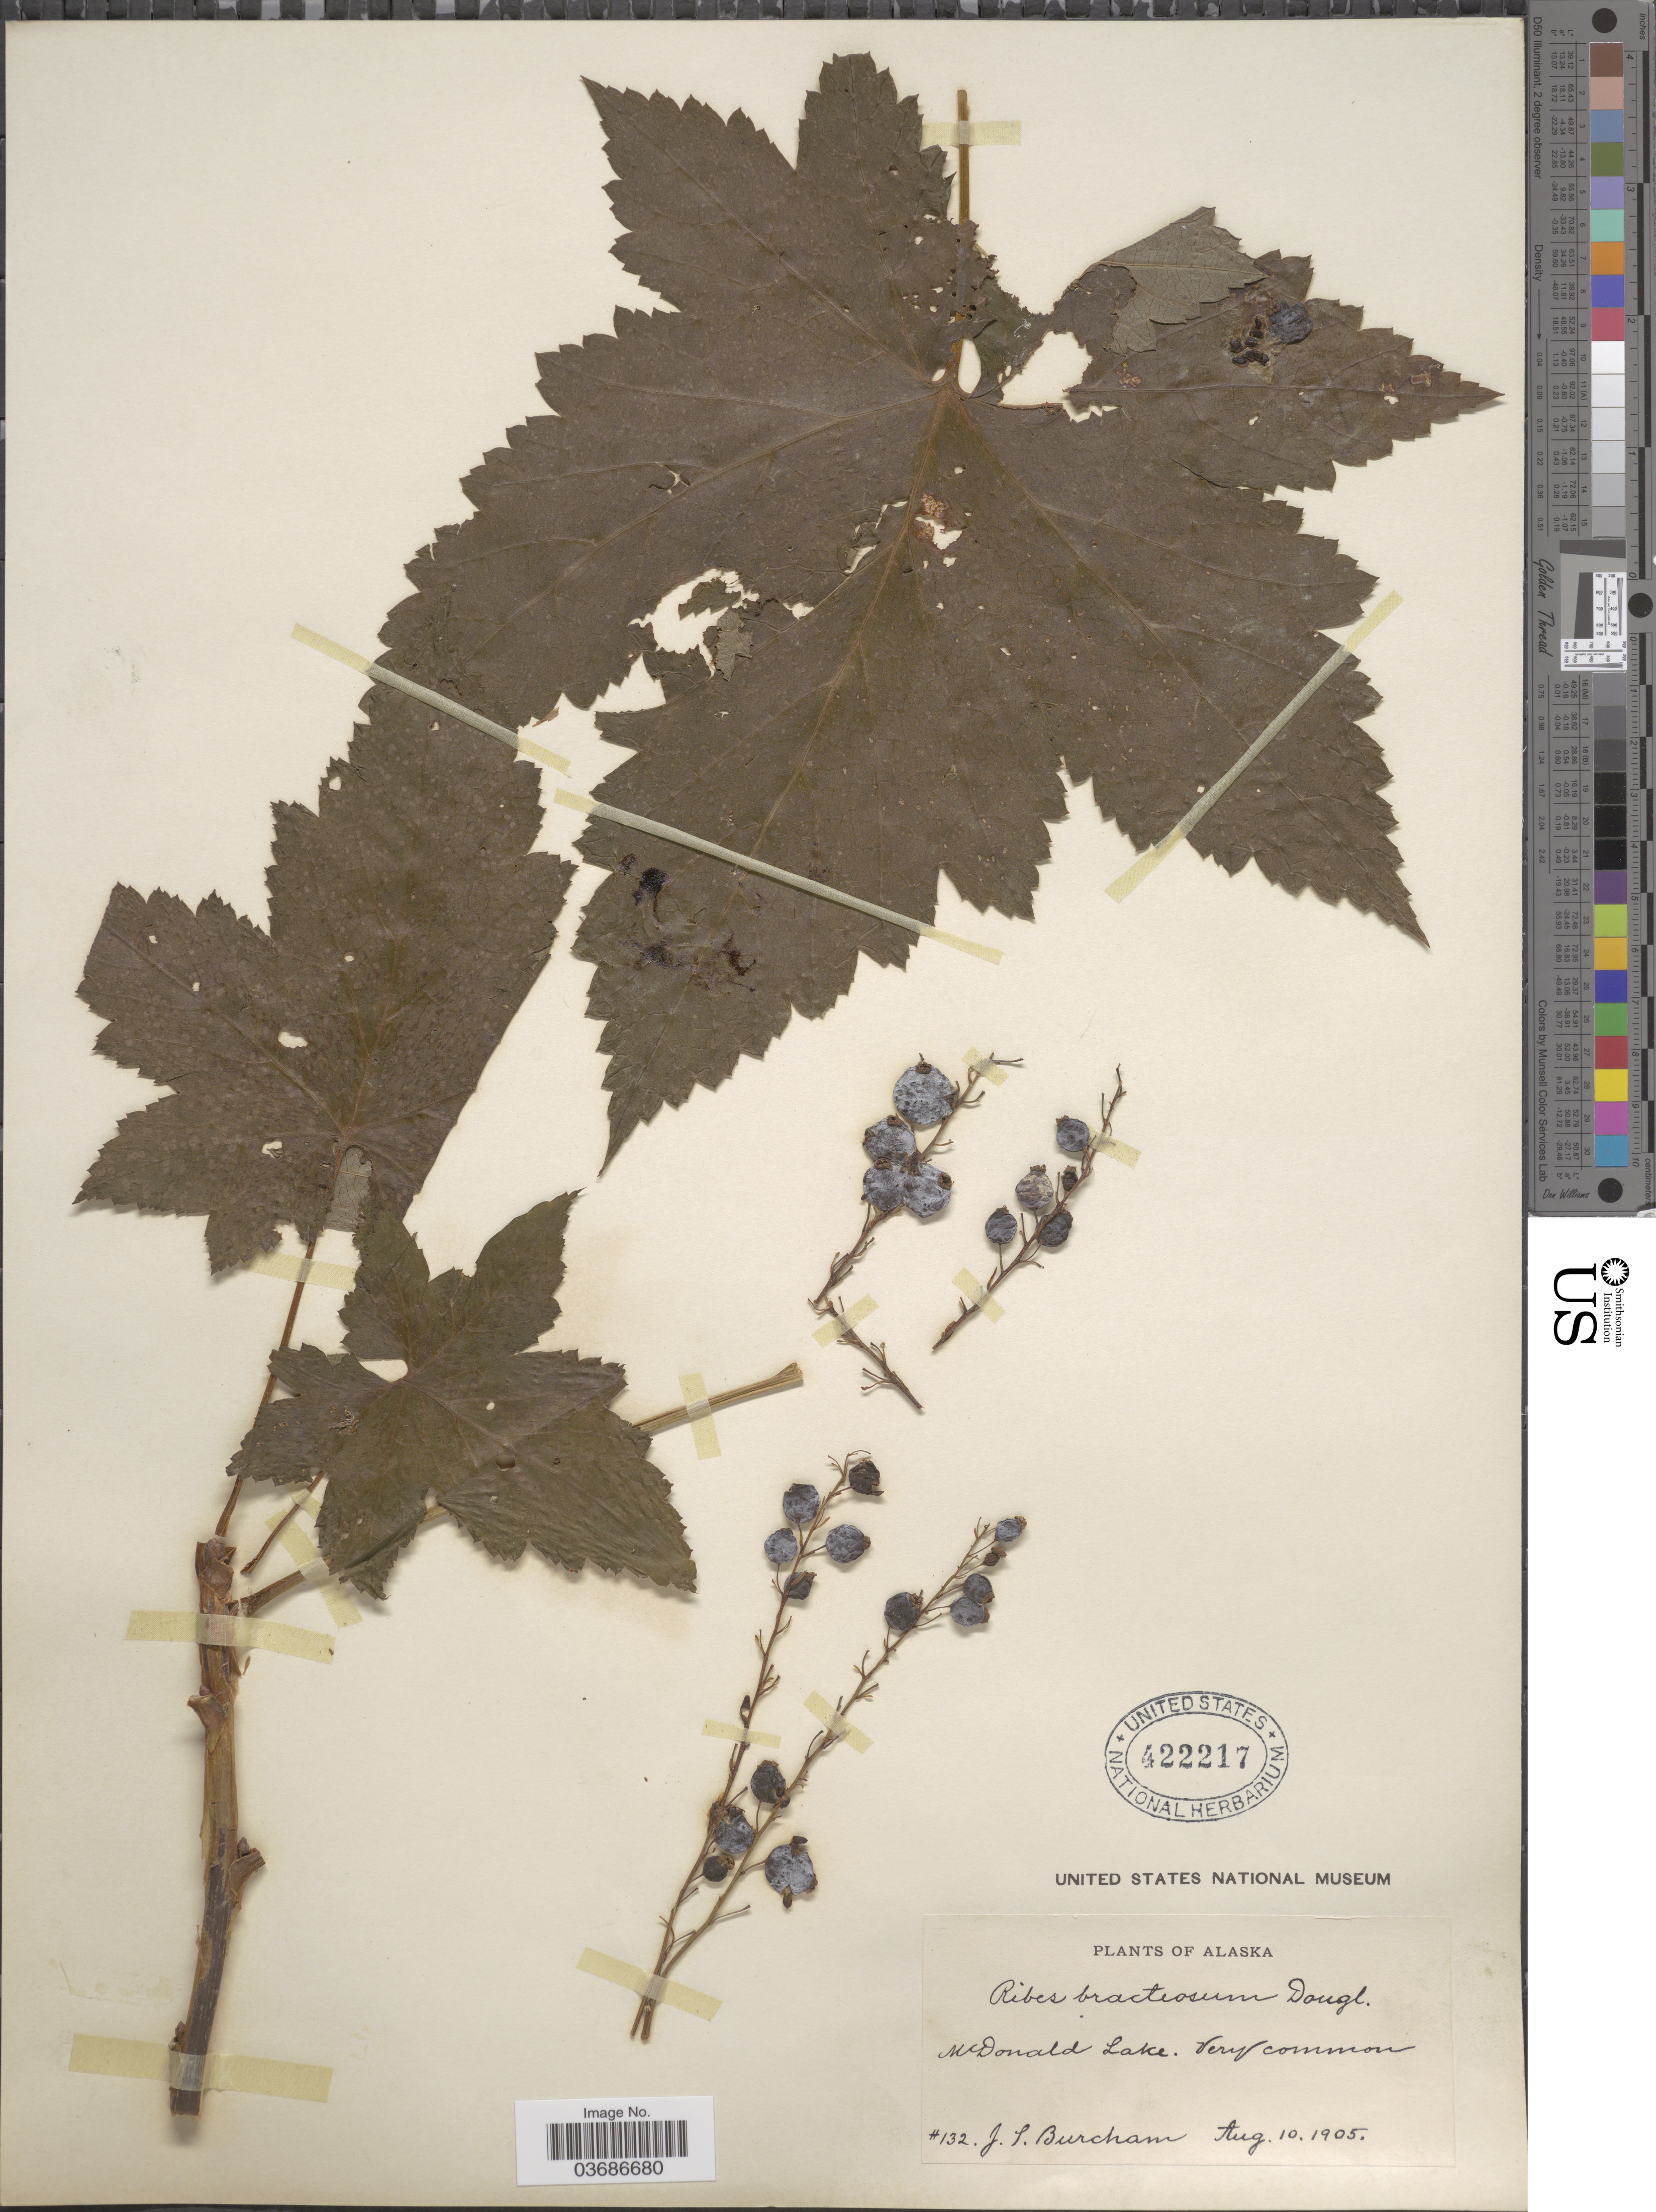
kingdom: Plantae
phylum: Tracheophyta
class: Magnoliopsida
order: Saxifragales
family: Grossulariaceae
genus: Ribes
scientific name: Ribes bracteosum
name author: Douglas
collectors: J. Burcham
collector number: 132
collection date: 1905-08-10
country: United States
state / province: Alaska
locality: McDonald Lake.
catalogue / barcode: US 422217